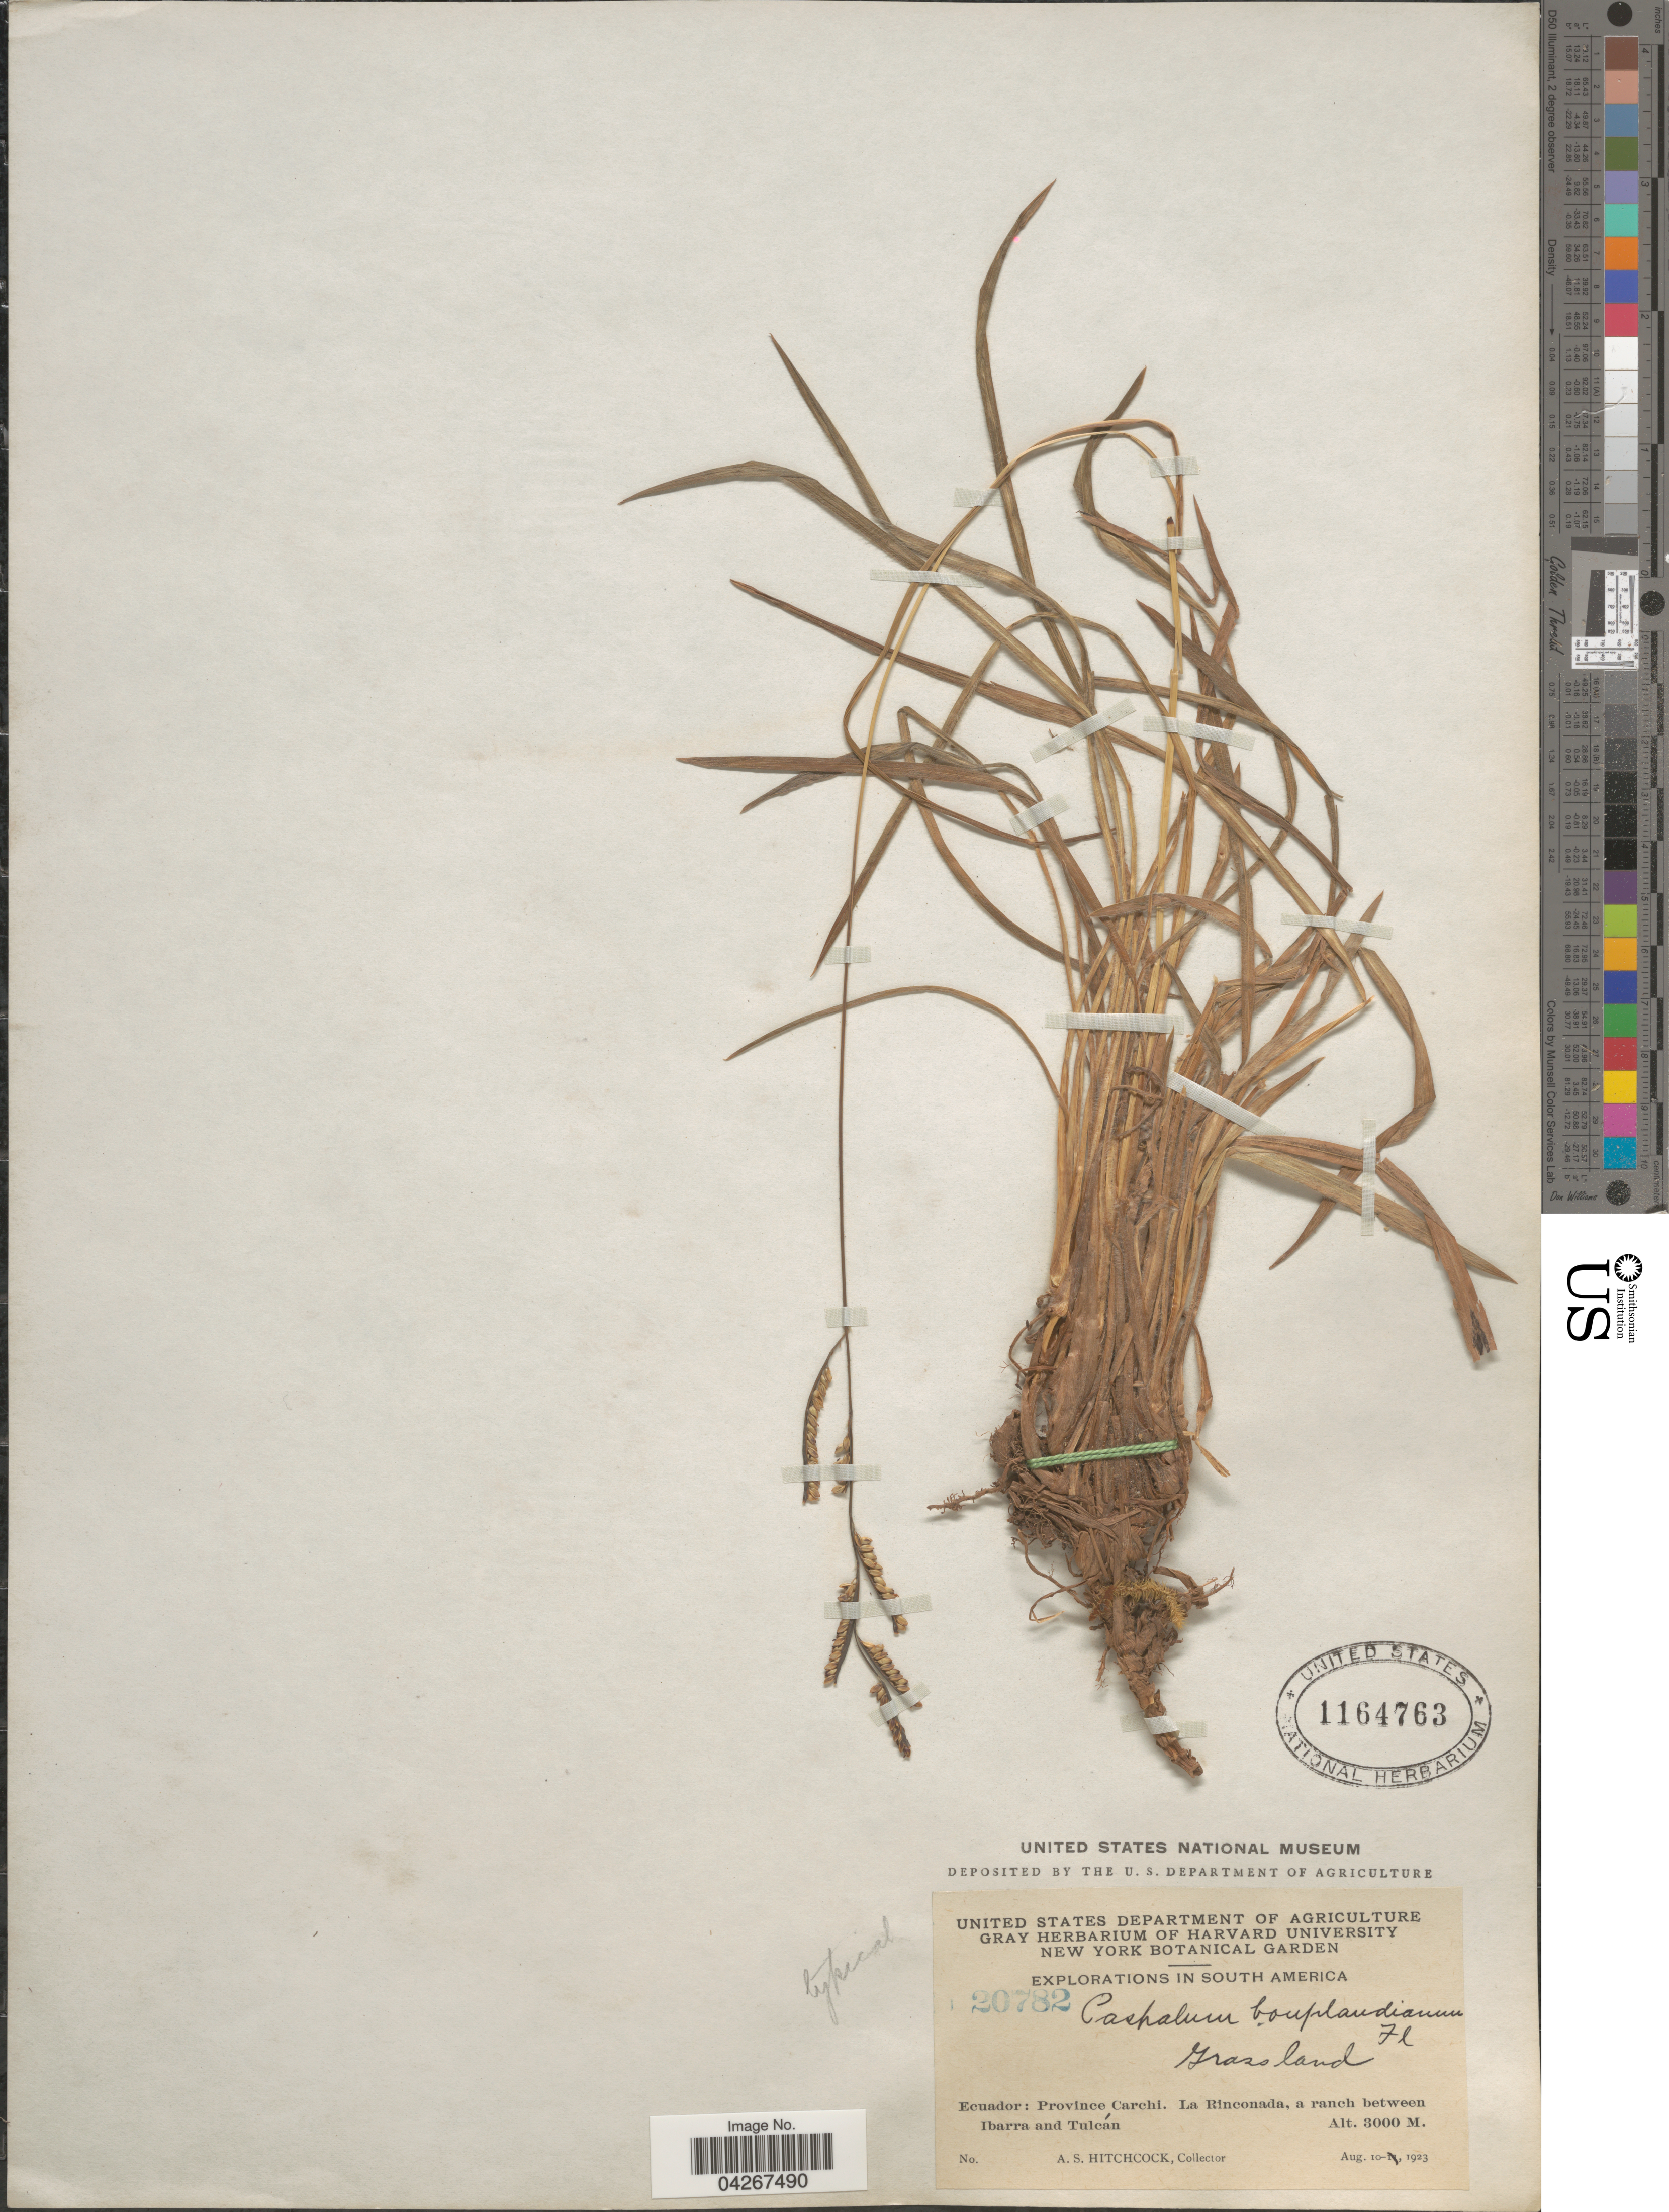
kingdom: Plantae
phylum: Tracheophyta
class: Liliopsida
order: Poales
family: Poaceae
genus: Paspalum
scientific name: Paspalum bonplandianum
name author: Flüggé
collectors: A. S. Hitchcock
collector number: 20782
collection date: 1923-08-10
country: Ecuador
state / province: Carchi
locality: Explorations in South America. La Rinconada, a ranch between Ibarra and Tulcán.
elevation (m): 3000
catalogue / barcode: US 1164763